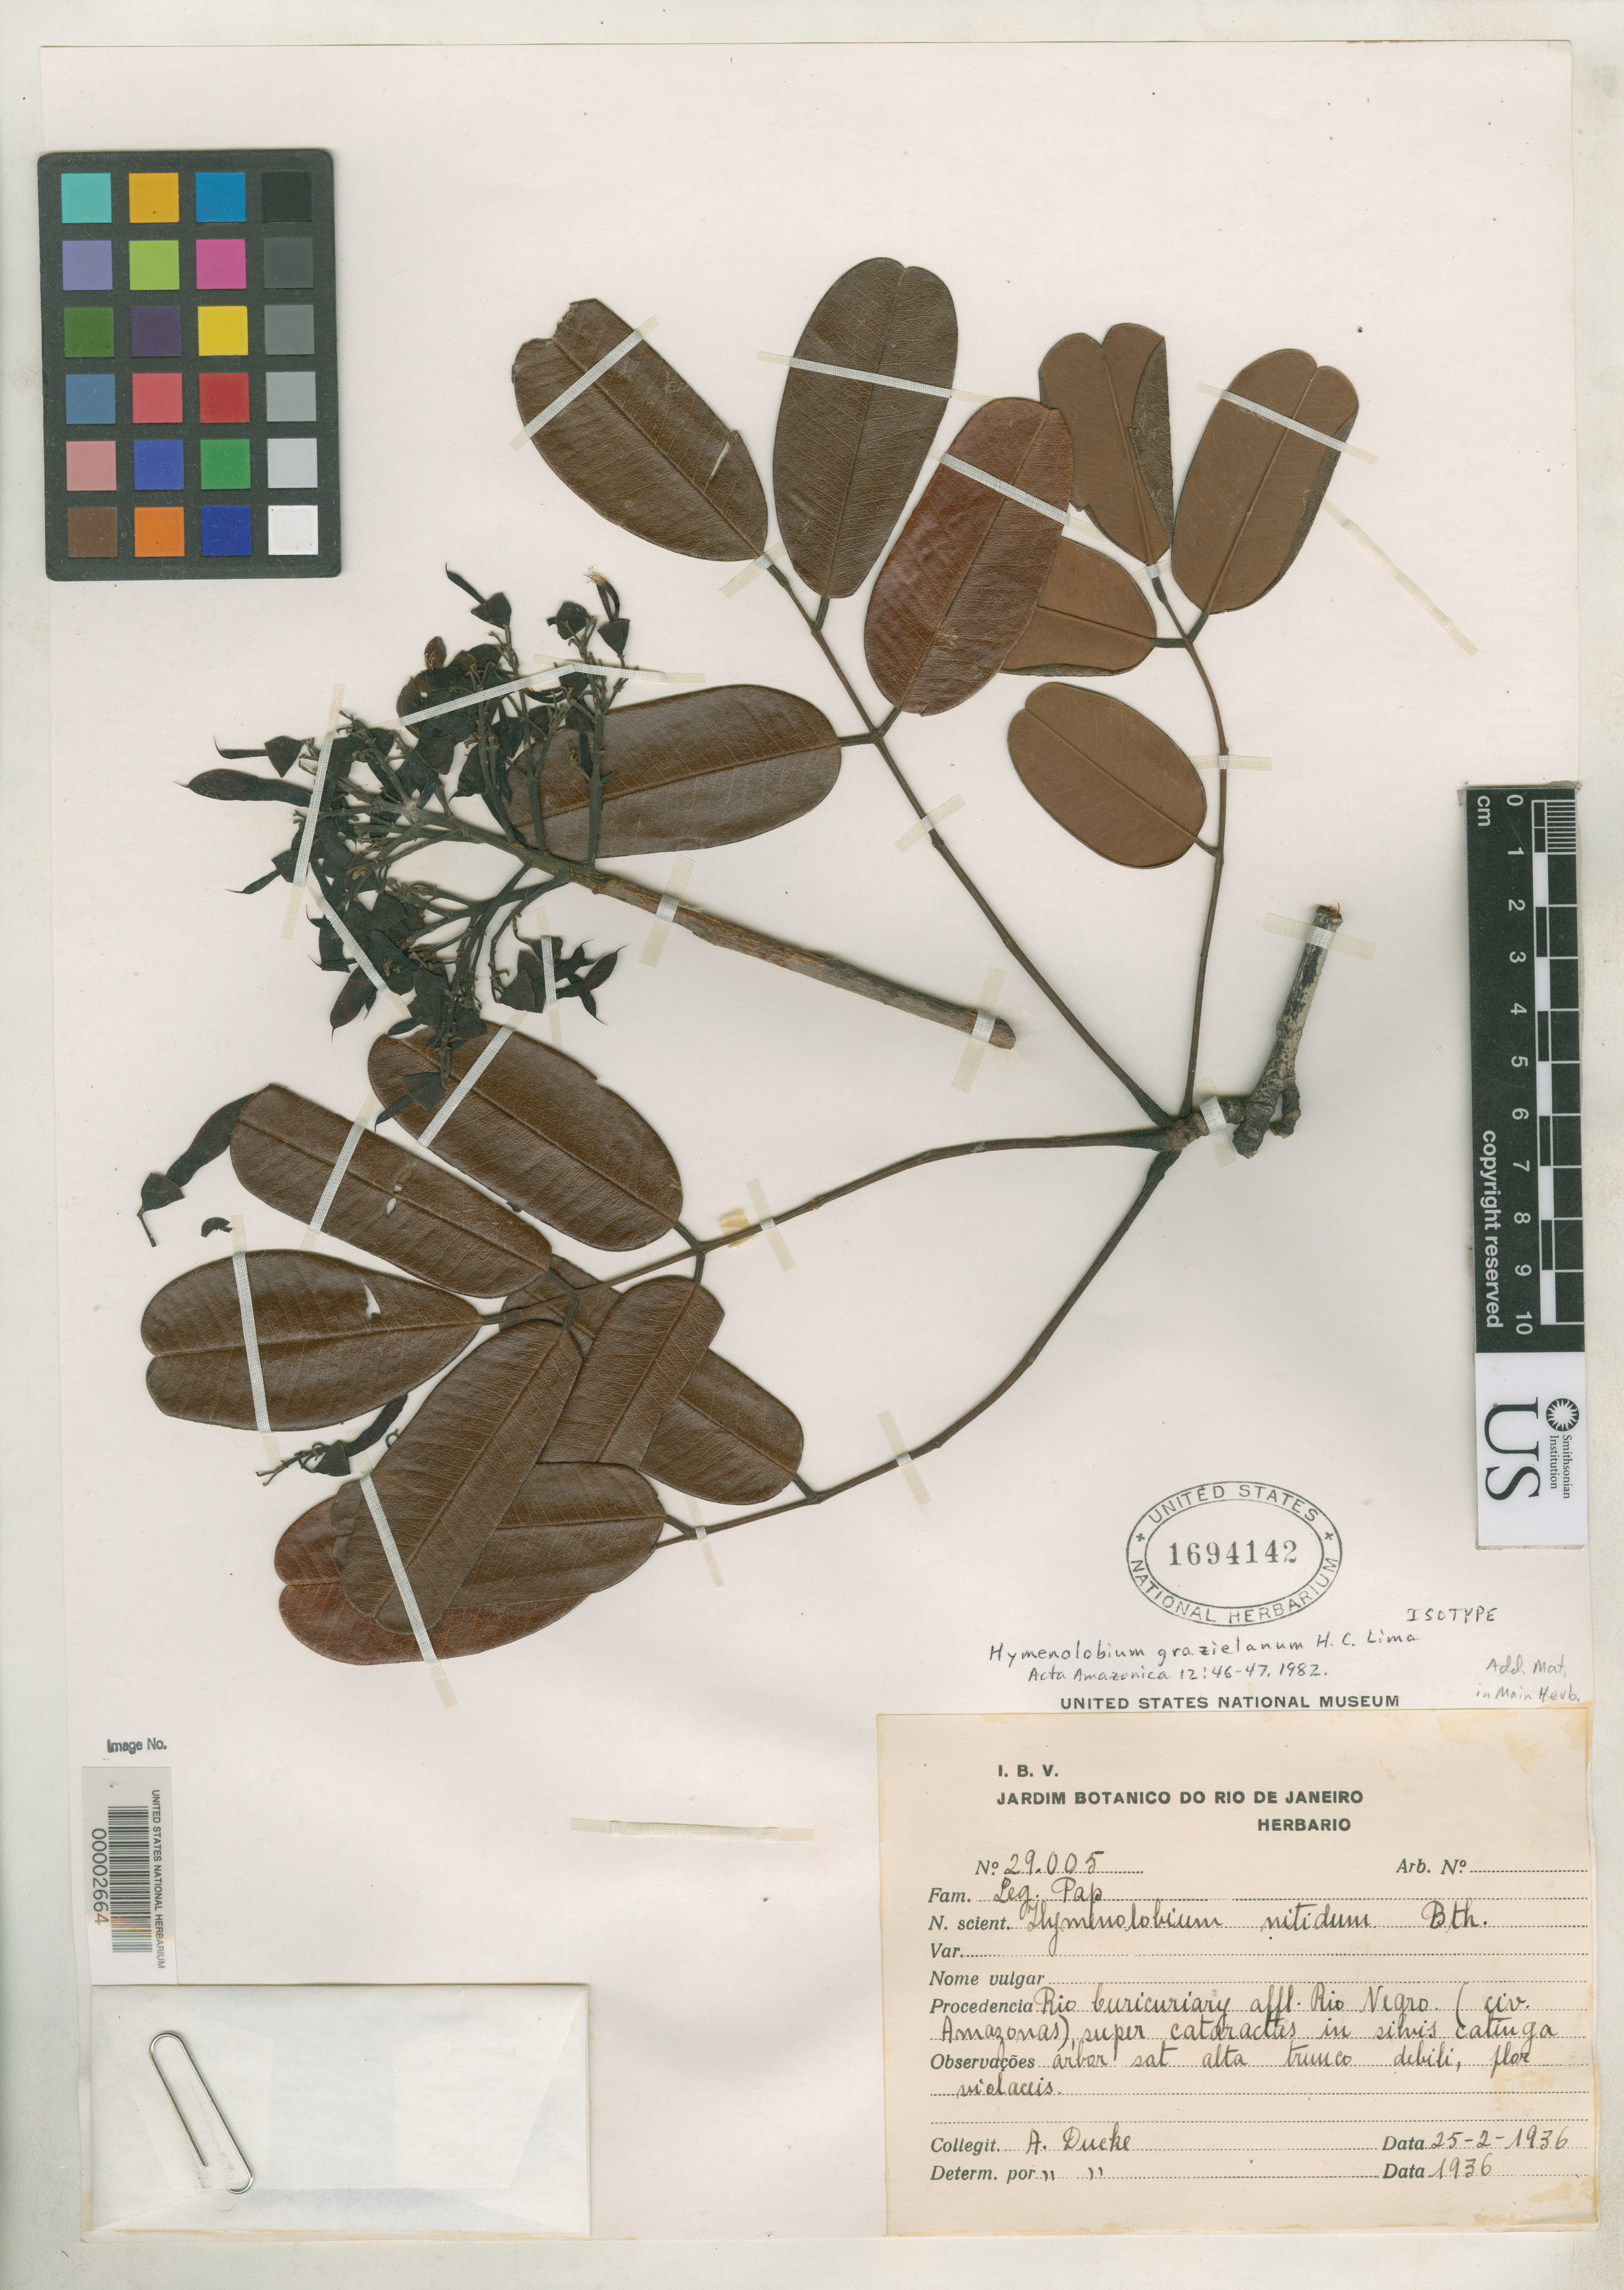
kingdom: Plantae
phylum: Tracheophyta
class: Magnoliopsida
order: Fabales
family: Fabaceae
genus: Hymenolobium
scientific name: Hymenolobium grazielanum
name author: H.C. Lima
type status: Isotype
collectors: A. Ducke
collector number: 29005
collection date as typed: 25 Feb 1936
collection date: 1936-02-25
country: Brazil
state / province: Rio de Janeiro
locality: Rio Negro.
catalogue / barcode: US 1694142